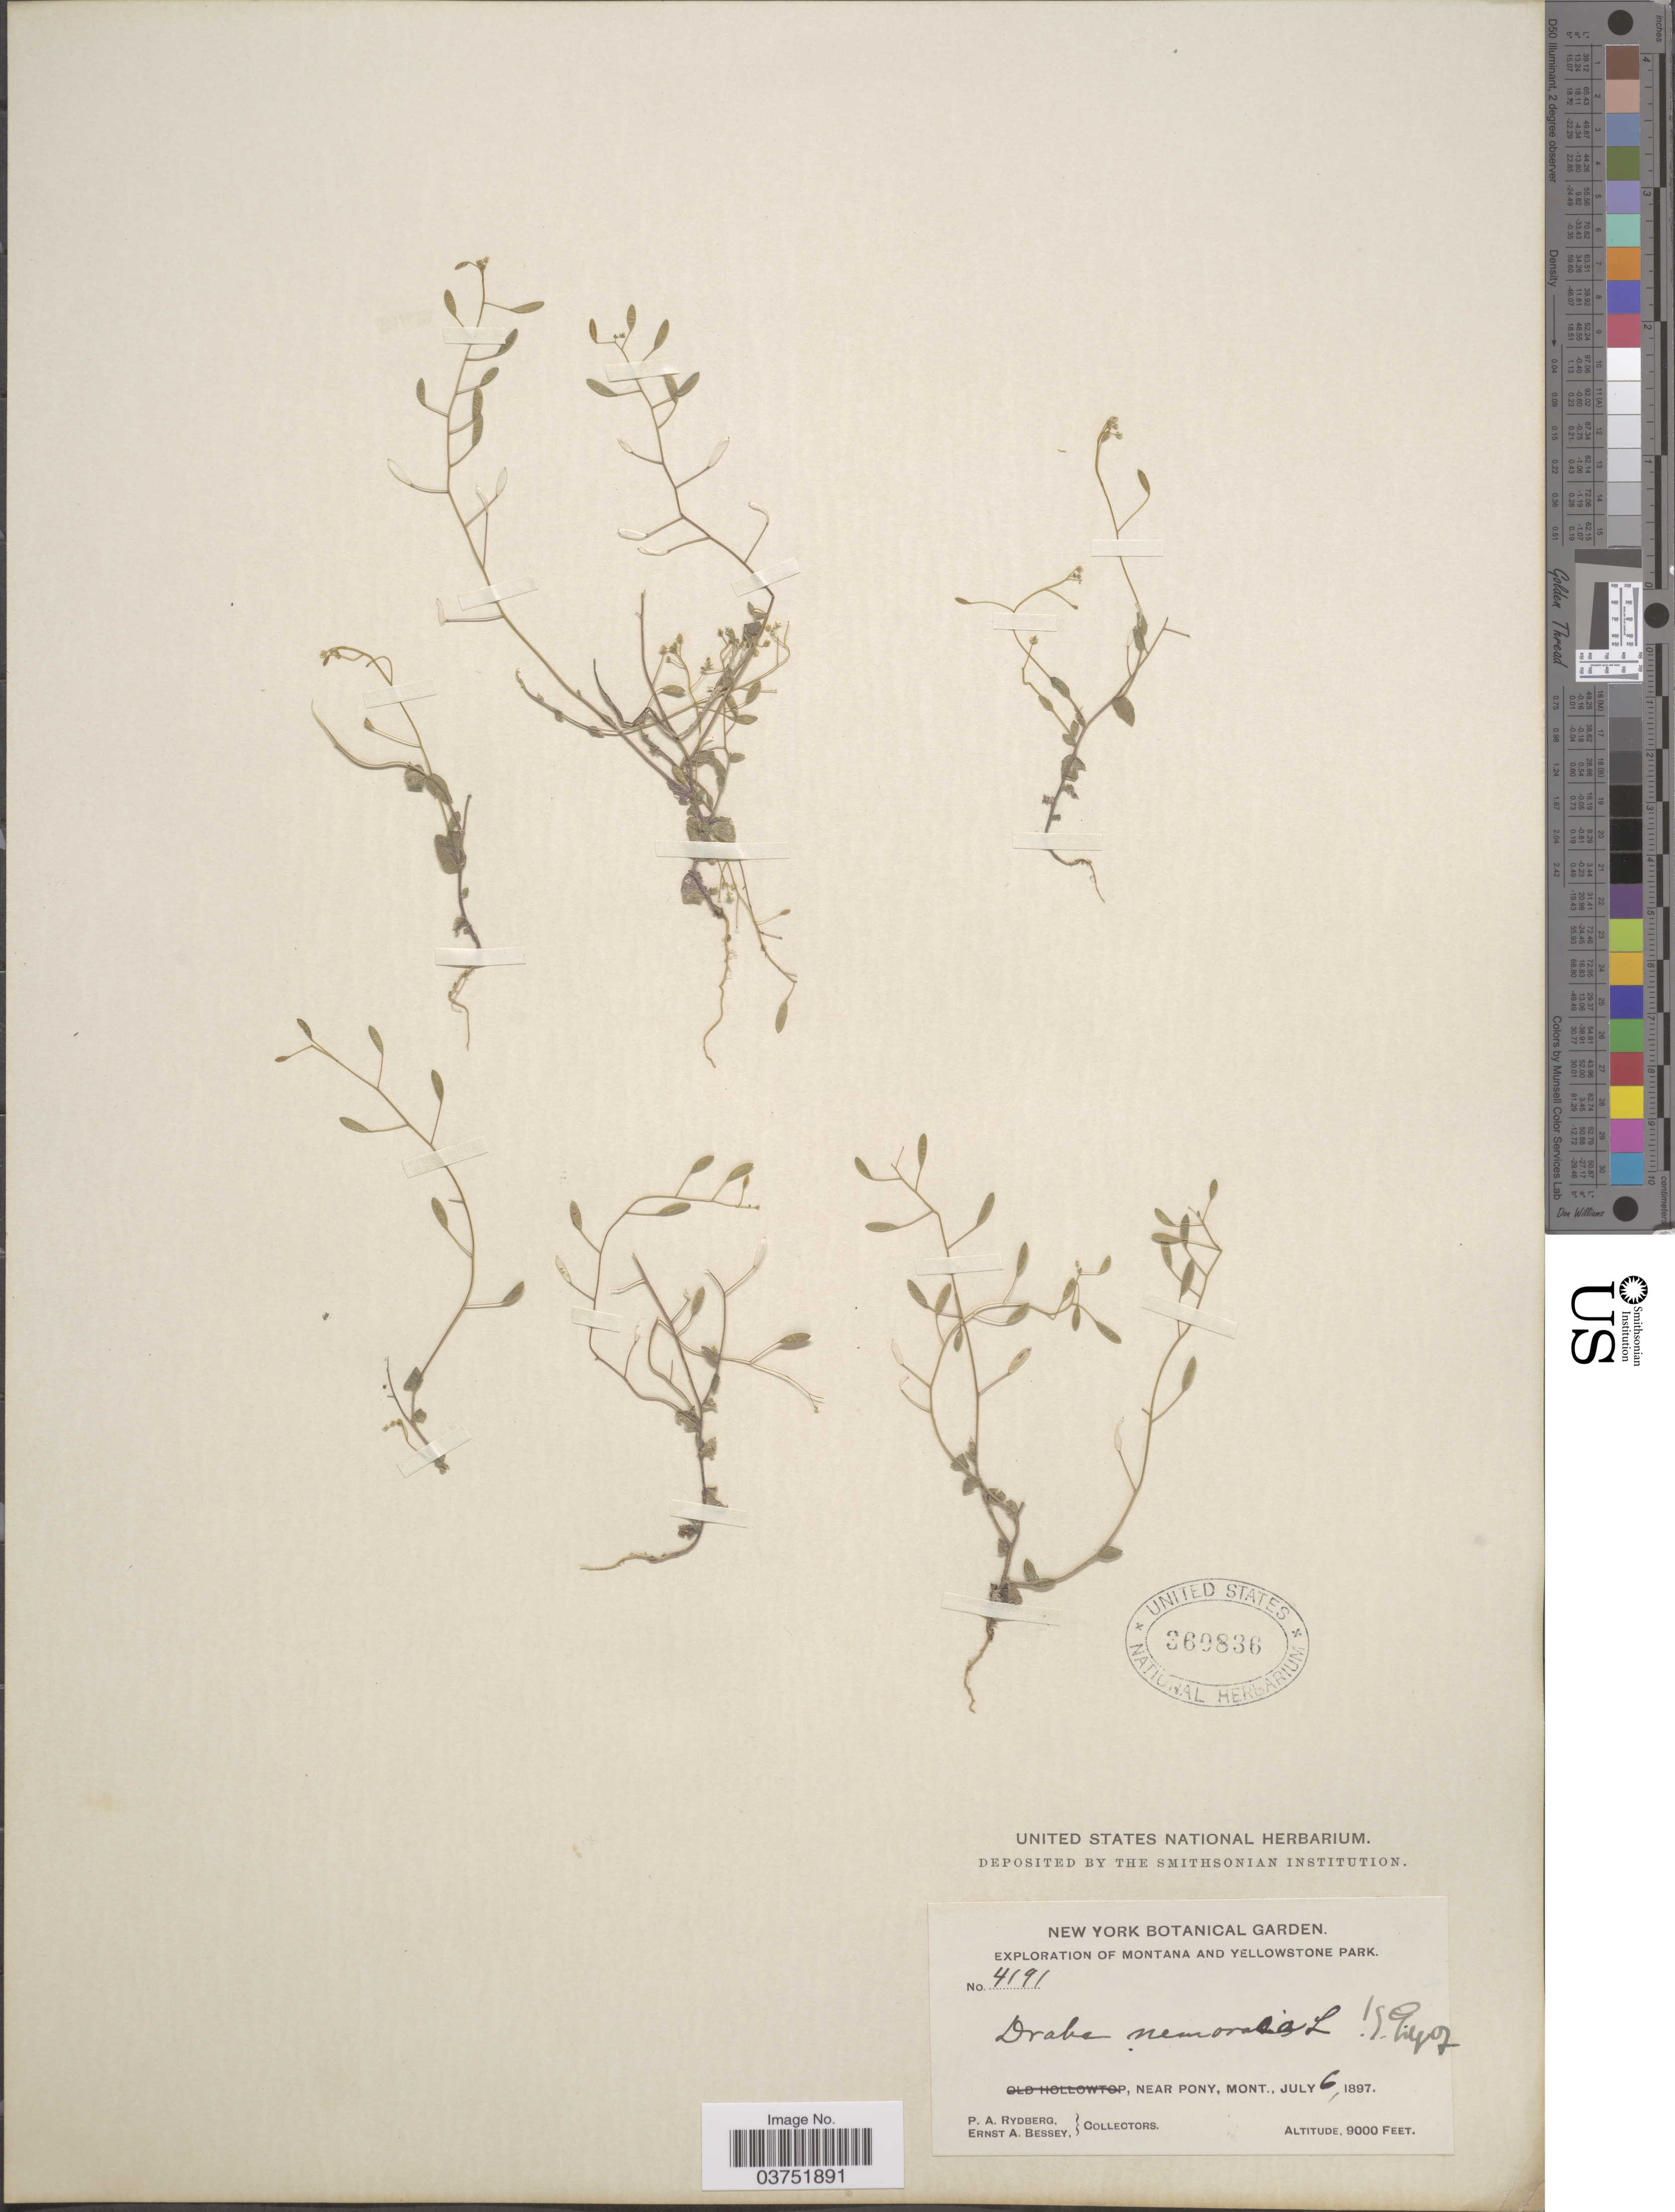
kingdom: Plantae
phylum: Tracheophyta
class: Magnoliopsida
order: Brassicales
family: Brassicaceae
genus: Draba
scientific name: Draba nemorosa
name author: L.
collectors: P. A. Rydberg & E. A. Bessey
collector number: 4191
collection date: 1897-07-06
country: United States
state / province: Montana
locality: Yellowstone Park. Near Pony.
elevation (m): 2743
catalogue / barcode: US 360836